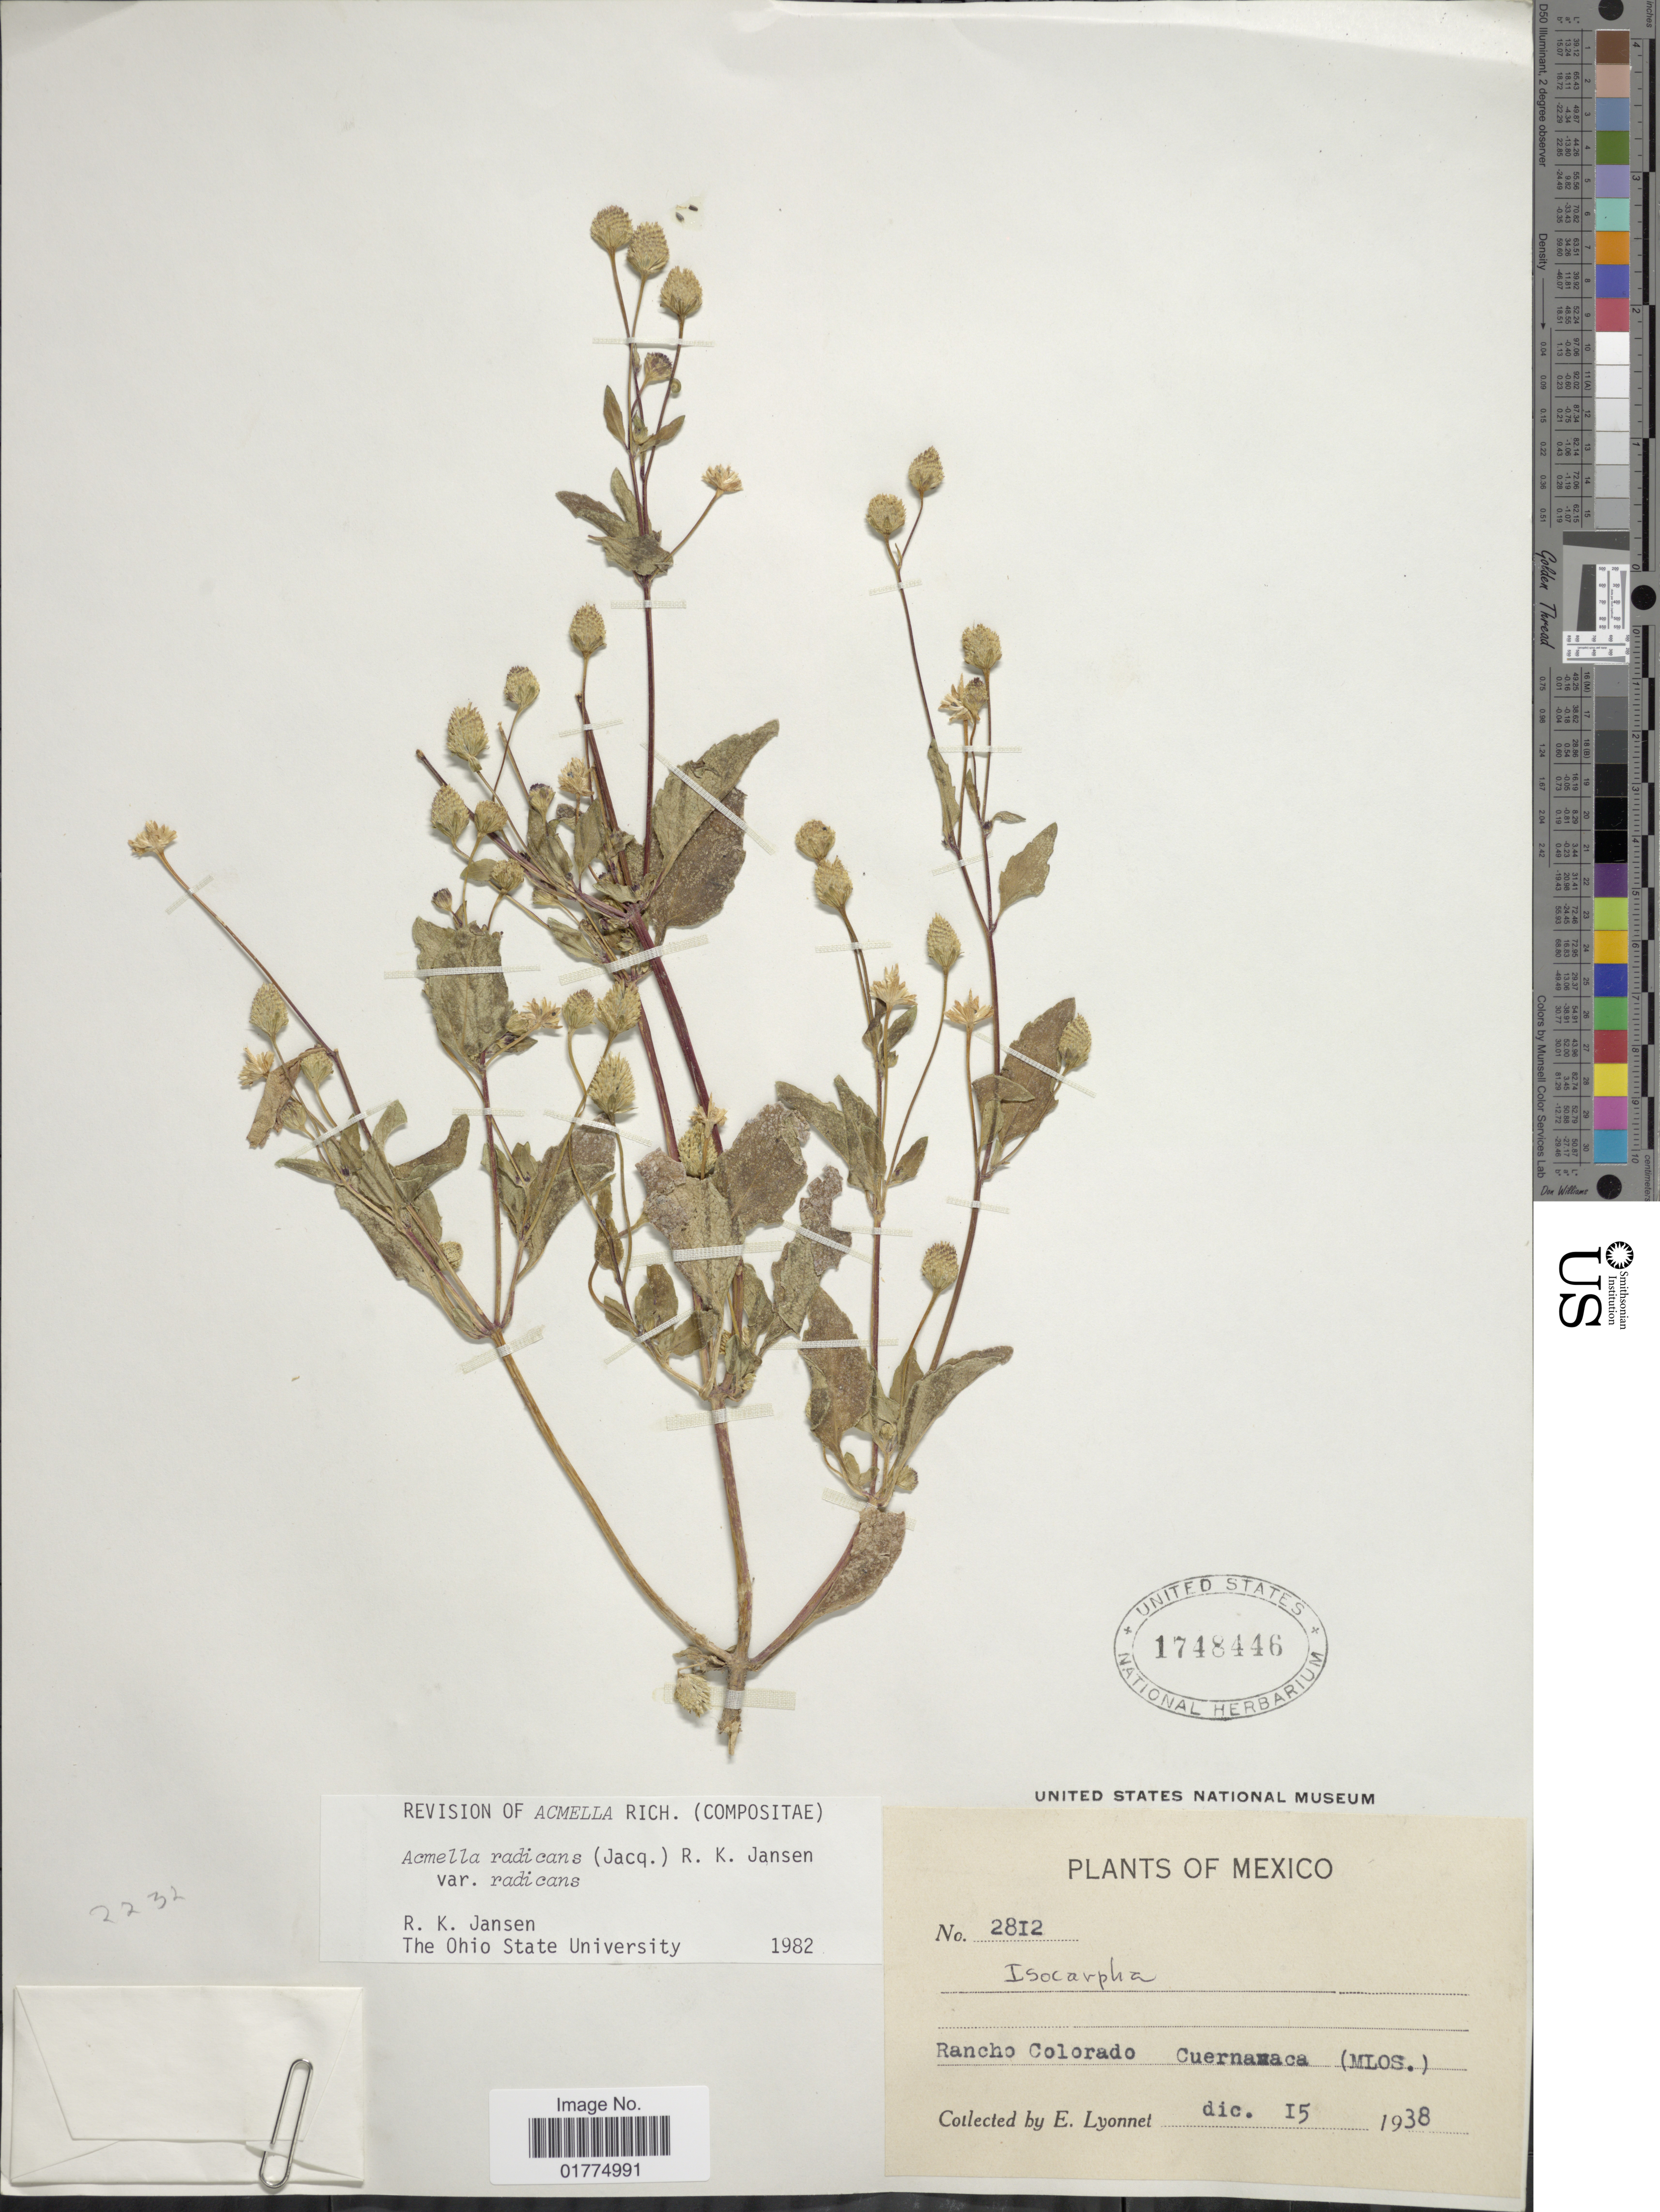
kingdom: Plantae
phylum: Tracheophyta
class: Magnoliopsida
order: Asterales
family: Asteraceae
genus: Acmella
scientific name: Acmella radicans var. radicans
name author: (Jacq.) R.K. Jansen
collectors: E. Lyonnet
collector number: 2812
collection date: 1938-12-15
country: Mexico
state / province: Morelos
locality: Mexico. Rancho Colorado. Cuernavaca (Mlos.)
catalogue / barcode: US 1748446